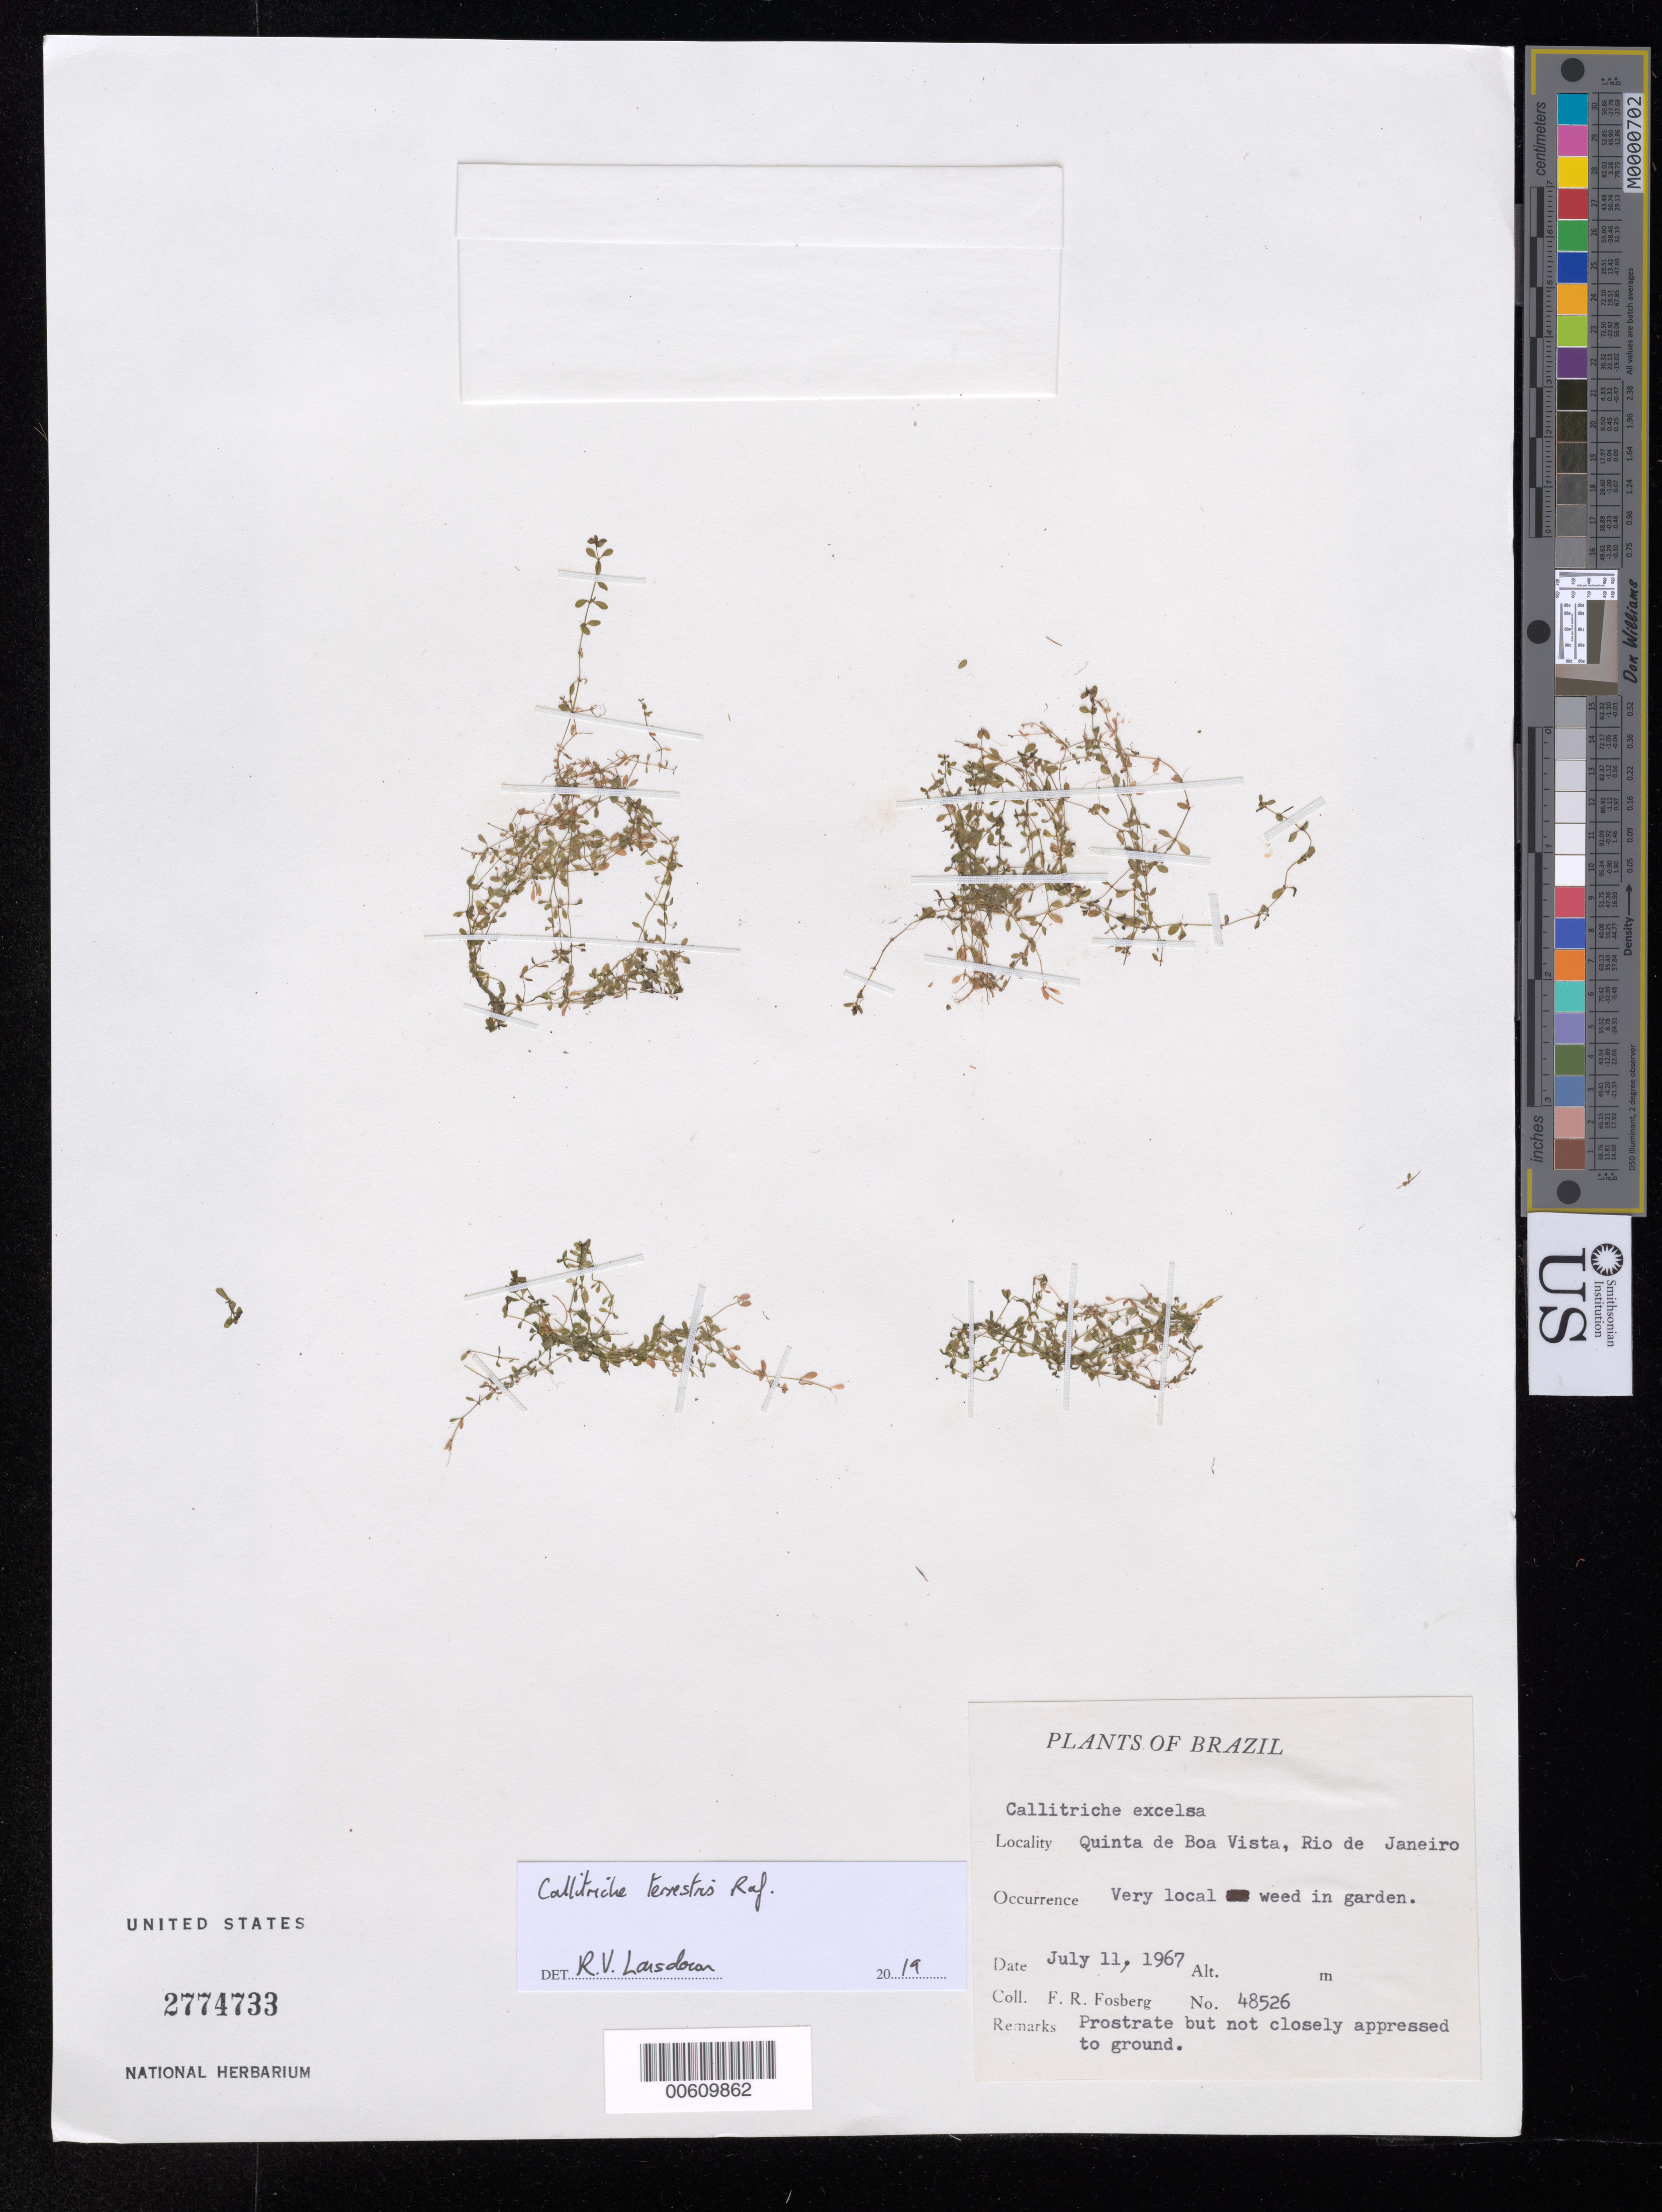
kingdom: Plantae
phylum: Tracheophyta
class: Magnoliopsida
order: Lamiales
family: Plantaginaceae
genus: Callitriche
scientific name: Callitriche terrestris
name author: Raf.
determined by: Lansdown, Richard V.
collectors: F. R. Fosberg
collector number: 48526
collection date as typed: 11 Jul 1967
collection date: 1967-07-11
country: Brazil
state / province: Rio de Janeiro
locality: Quinta de Boa Vista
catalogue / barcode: US 2774733